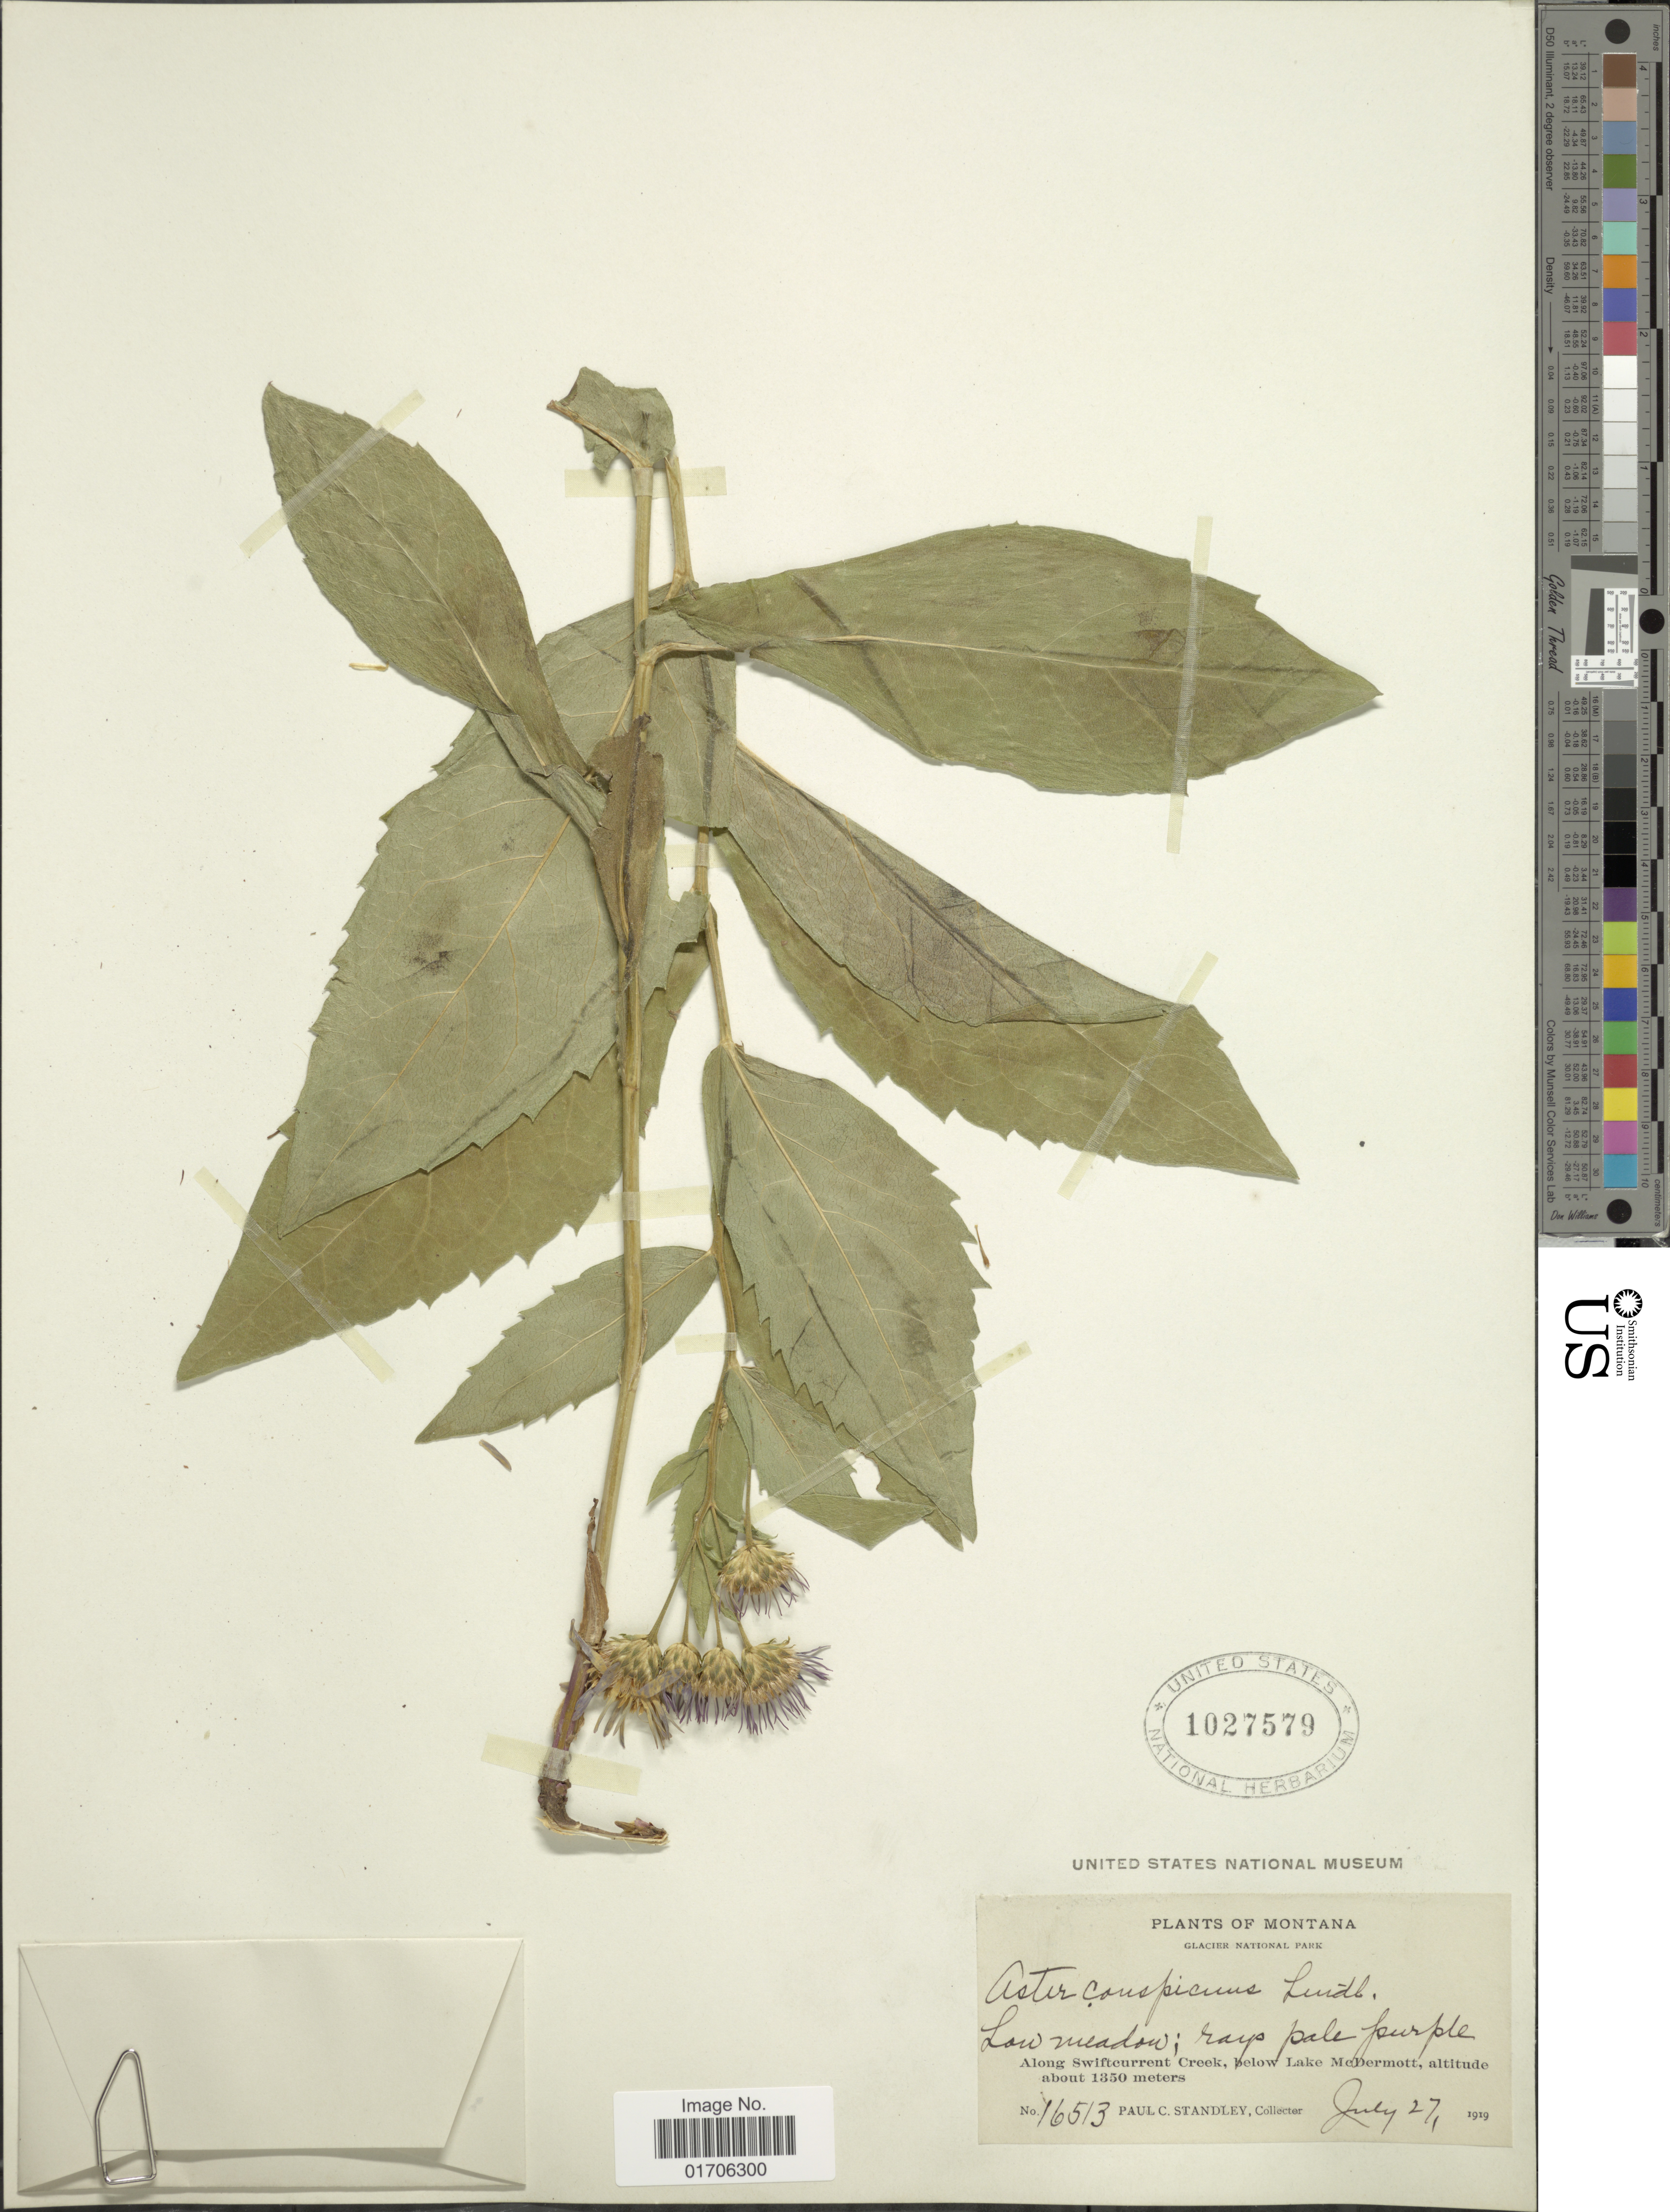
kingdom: Plantae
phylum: Tracheophyta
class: Magnoliopsida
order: Asterales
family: Asteraceae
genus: Eurybia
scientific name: Eurybia conspicua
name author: (Lindl.) G.L. Nesom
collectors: P. C. Standley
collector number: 16513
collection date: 1919-07-27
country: United States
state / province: Montana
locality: Montana. Glacier National Park. Along Swiftcurrent Creek, below Lake McDermott.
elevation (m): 1350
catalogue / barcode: US 1027579